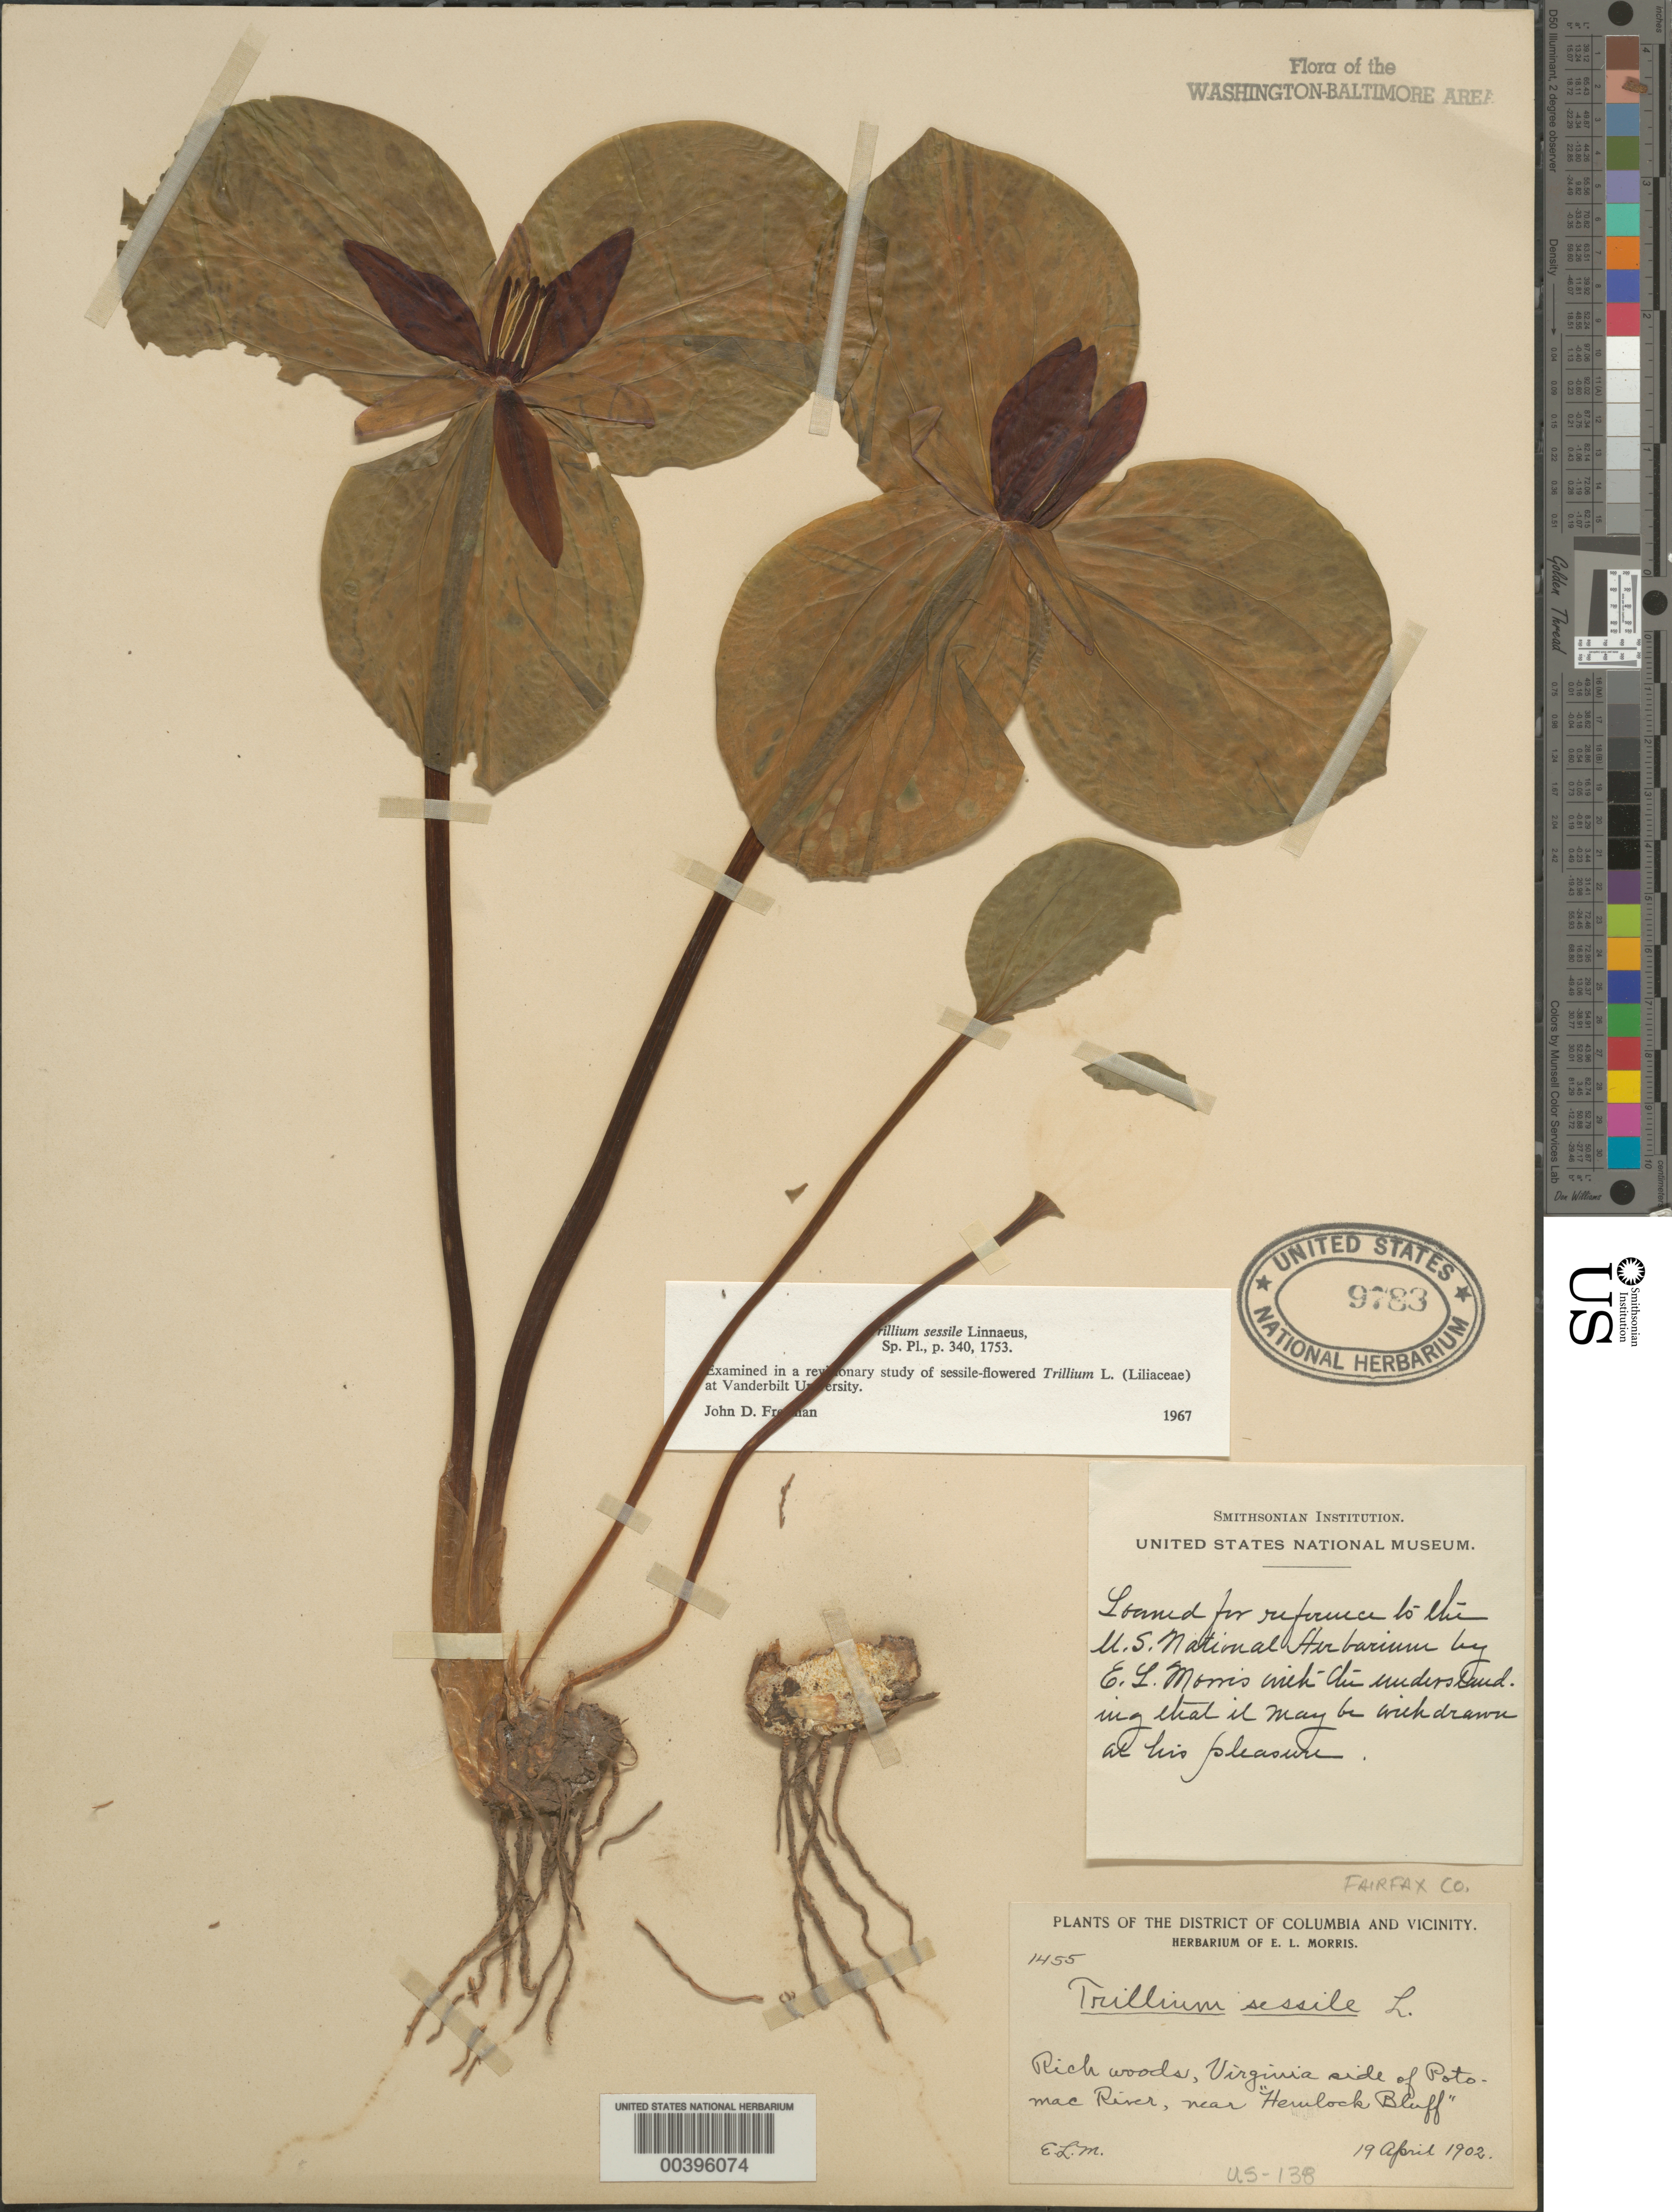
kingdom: Plantae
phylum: Tracheophyta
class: Liliopsida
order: Liliales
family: Melanthiaceae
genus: Trillium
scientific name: Trillium sessile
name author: L.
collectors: E. L. Morris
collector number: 1455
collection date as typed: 19 Apr 1902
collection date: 1902-04-19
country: United States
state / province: Virginia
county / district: Fairfax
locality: Potomac River Banks near Hemlock Bluff C. and O. Canal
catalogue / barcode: US 9783